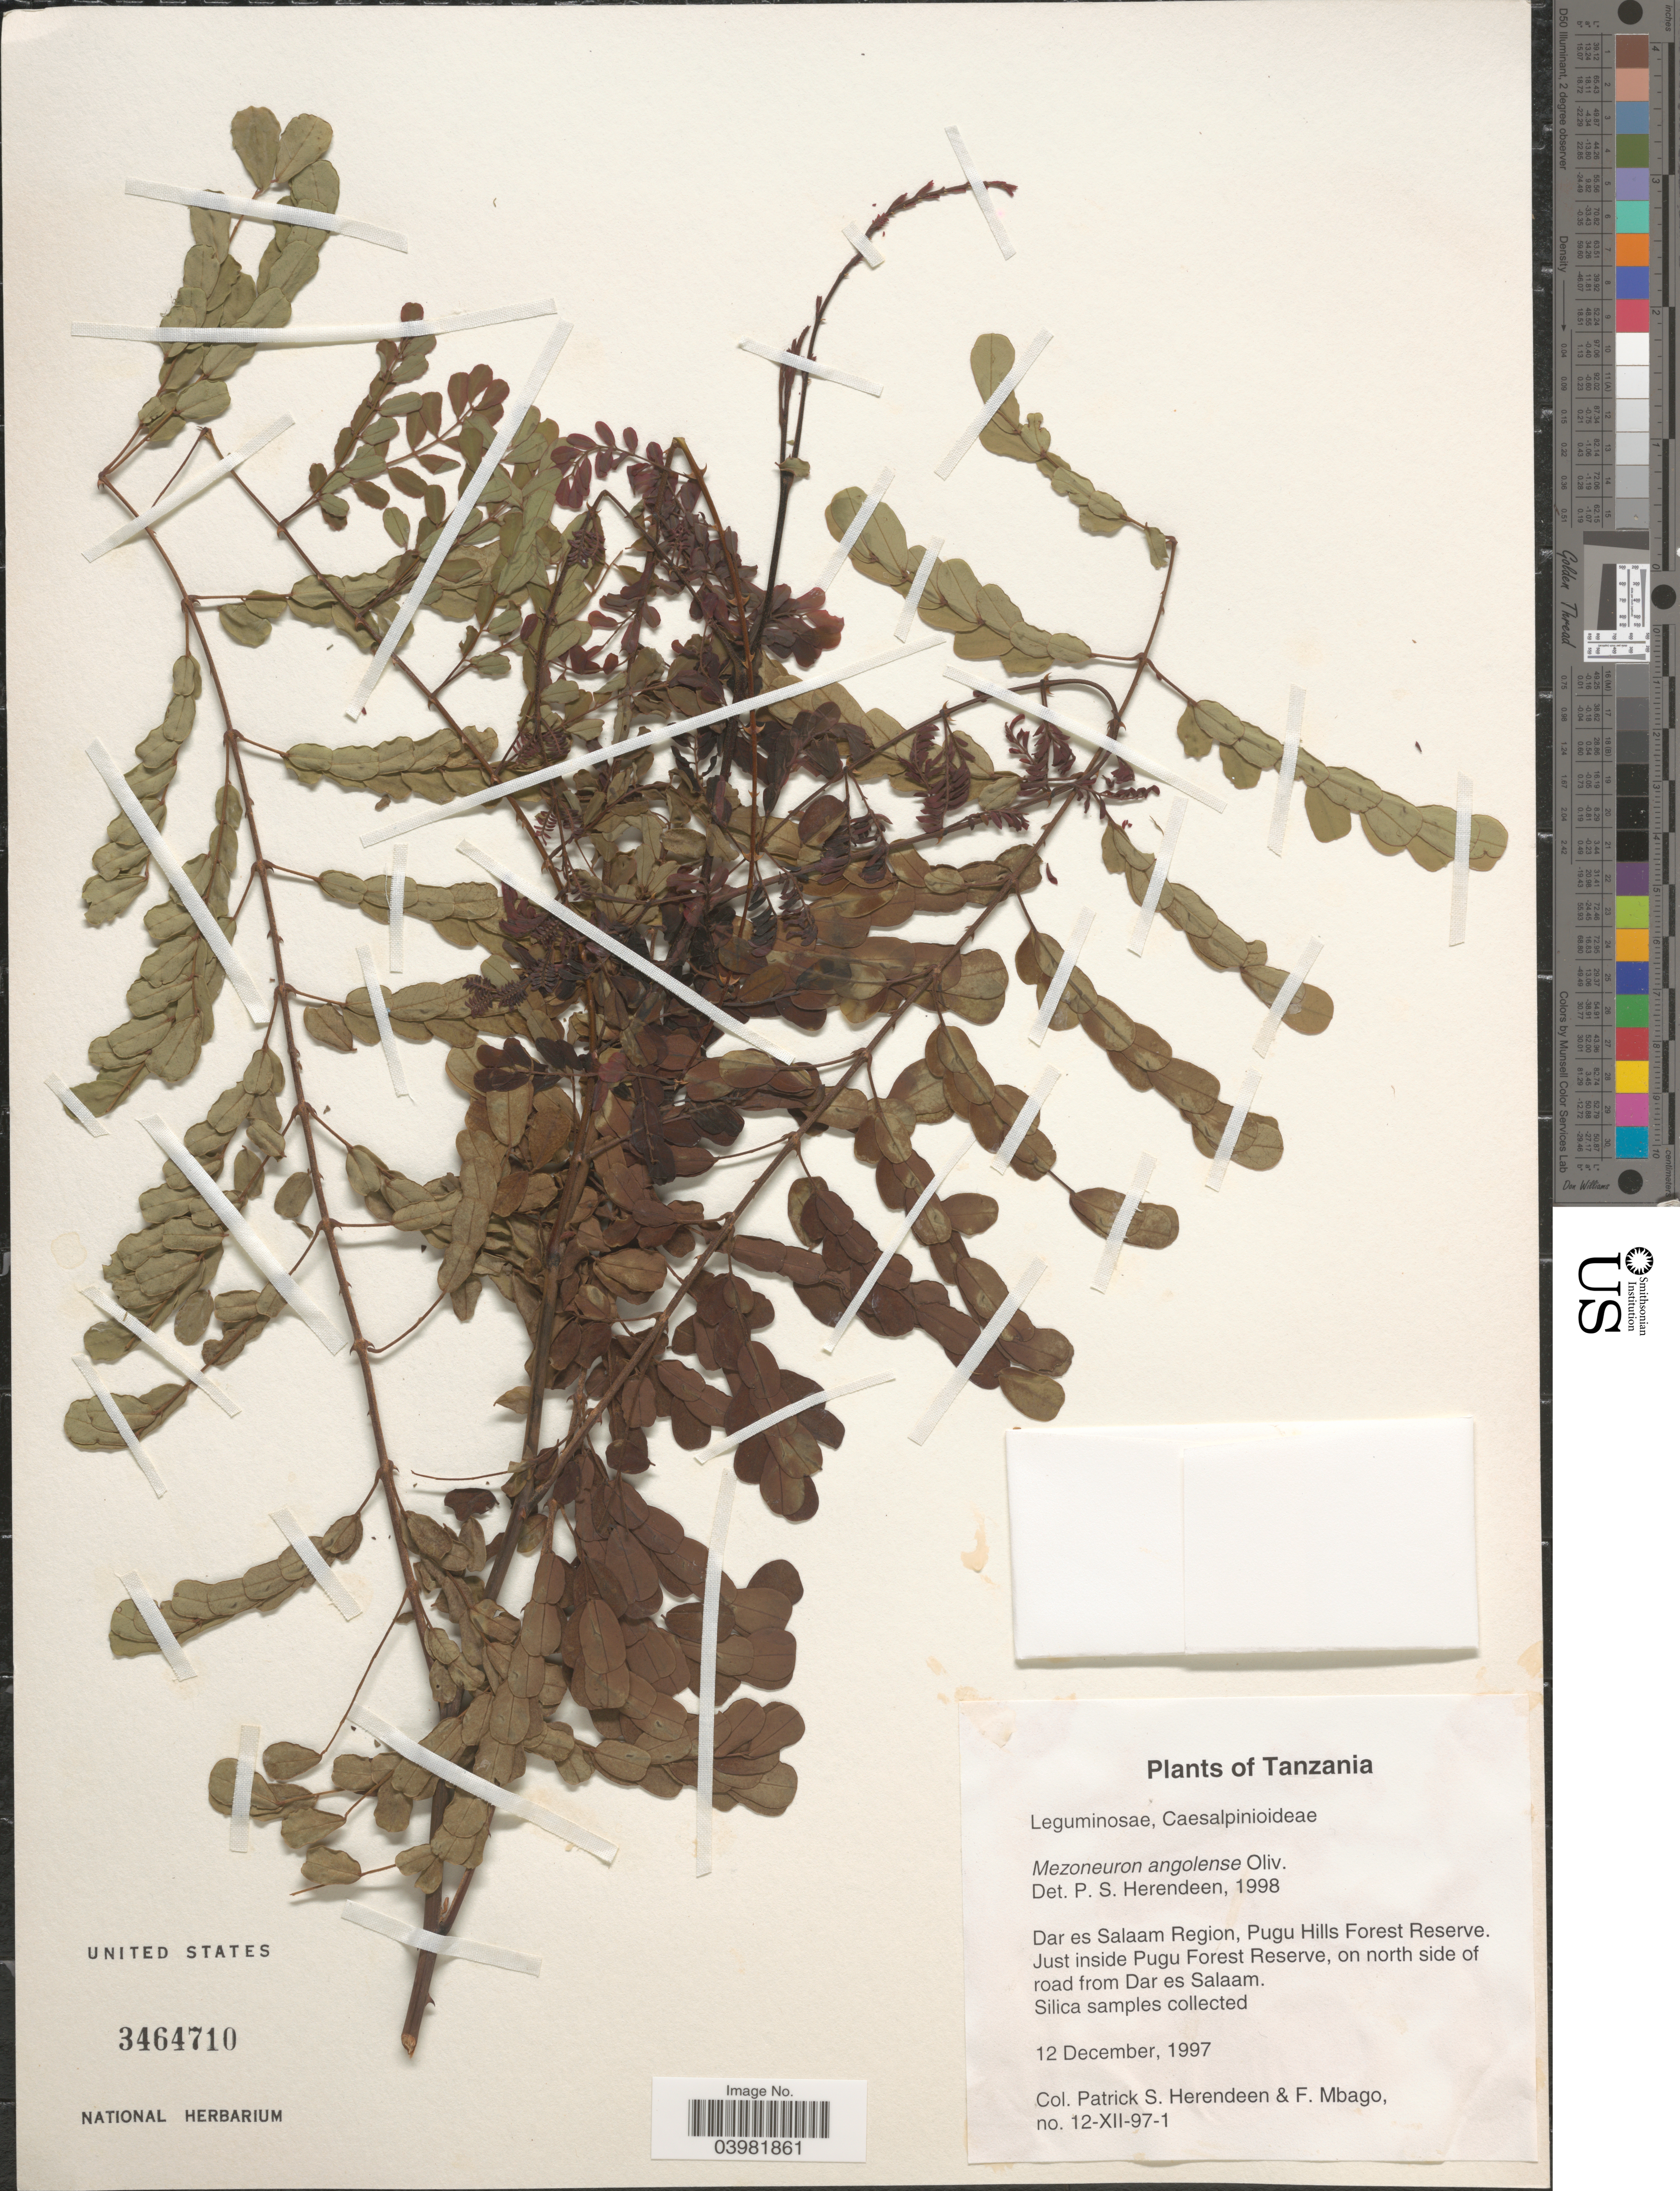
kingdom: Plantae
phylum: Tracheophyta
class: Magnoliopsida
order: Fabales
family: Fabaceae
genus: Mezoneuron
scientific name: Mezoneuron angolense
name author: Oliv.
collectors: P. S. Herendeen & F. Mbago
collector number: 12-XII-97-1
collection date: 1997-12-12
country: Tanzania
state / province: Dar es Salaam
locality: Dar es Salaam Region, Pugu Hills Forest Reserve. Just inside Pugu Forest Reserve, on north side of road from Dar es Salaam.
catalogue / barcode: US 3464710